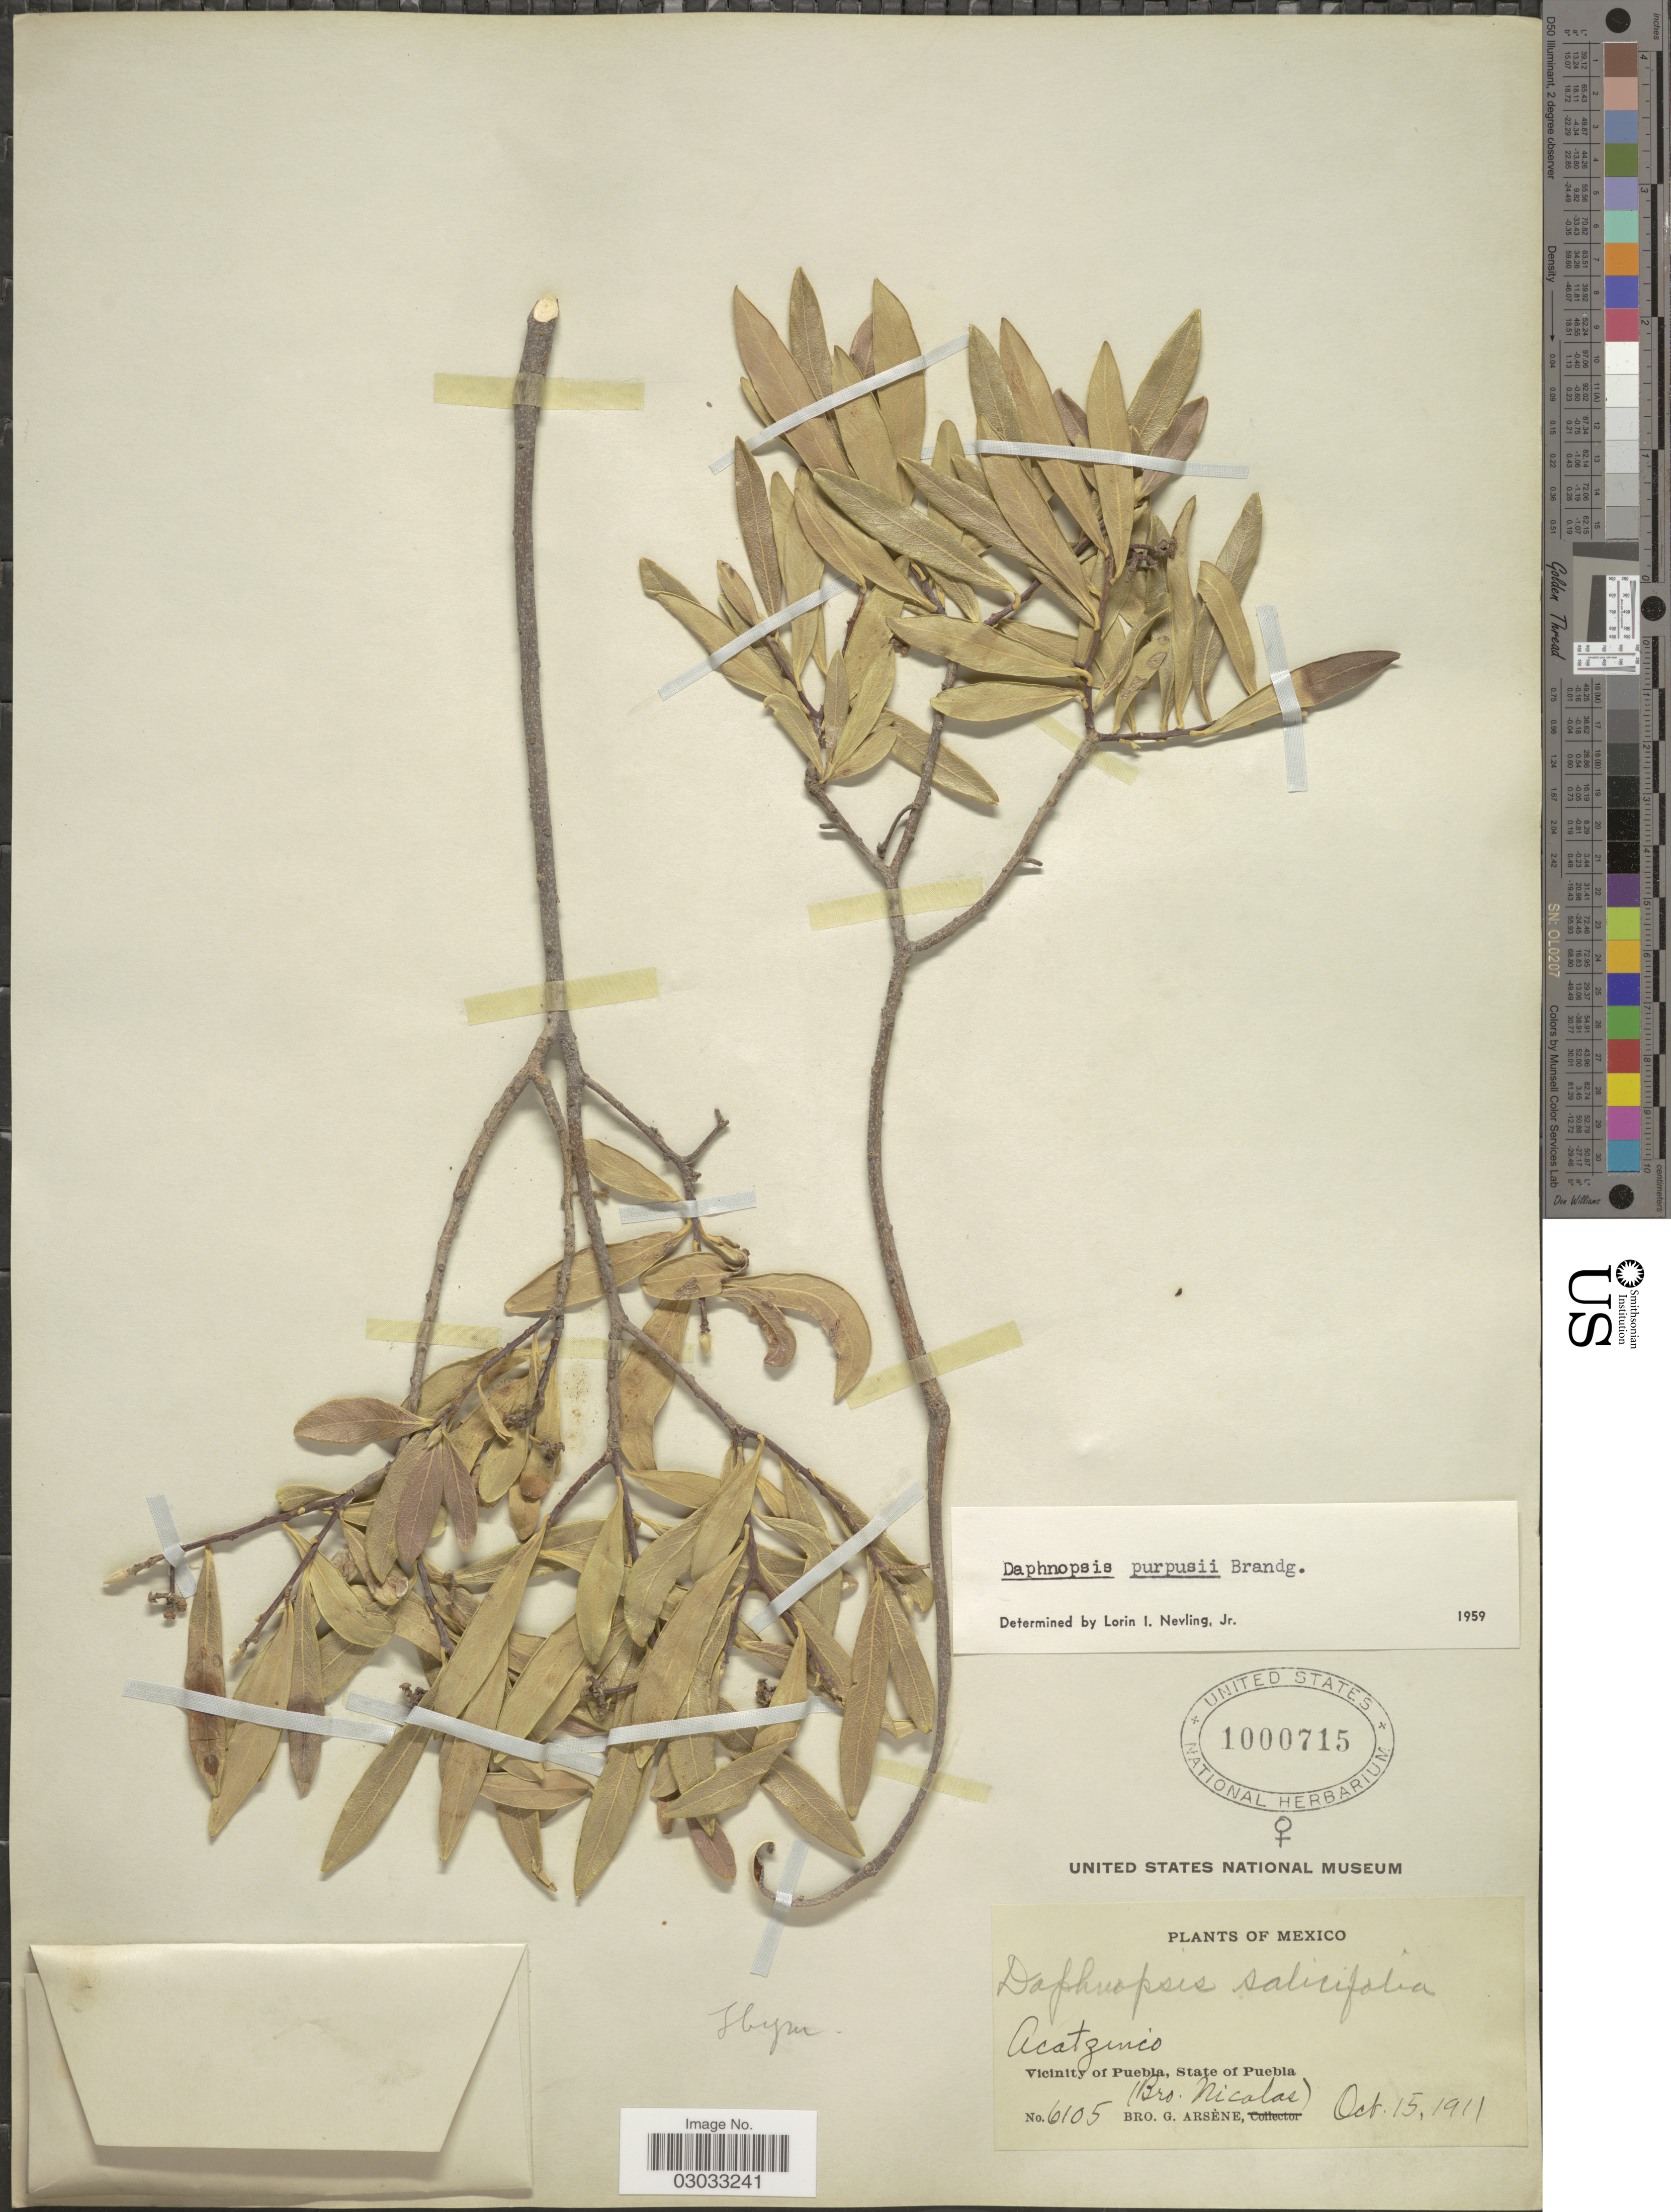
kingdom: Plantae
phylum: Tracheophyta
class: Magnoliopsida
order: Malvales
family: Thymelaeaceae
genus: Daphnopsis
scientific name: Daphnopsis purpusii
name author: Brandegee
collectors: Bro. G. Arsène & Bro. Nicolas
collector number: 6105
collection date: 1911-10-15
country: Mexico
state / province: Puebla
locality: Acatzinco, Vicinity of Puebla.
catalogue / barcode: US 1000715